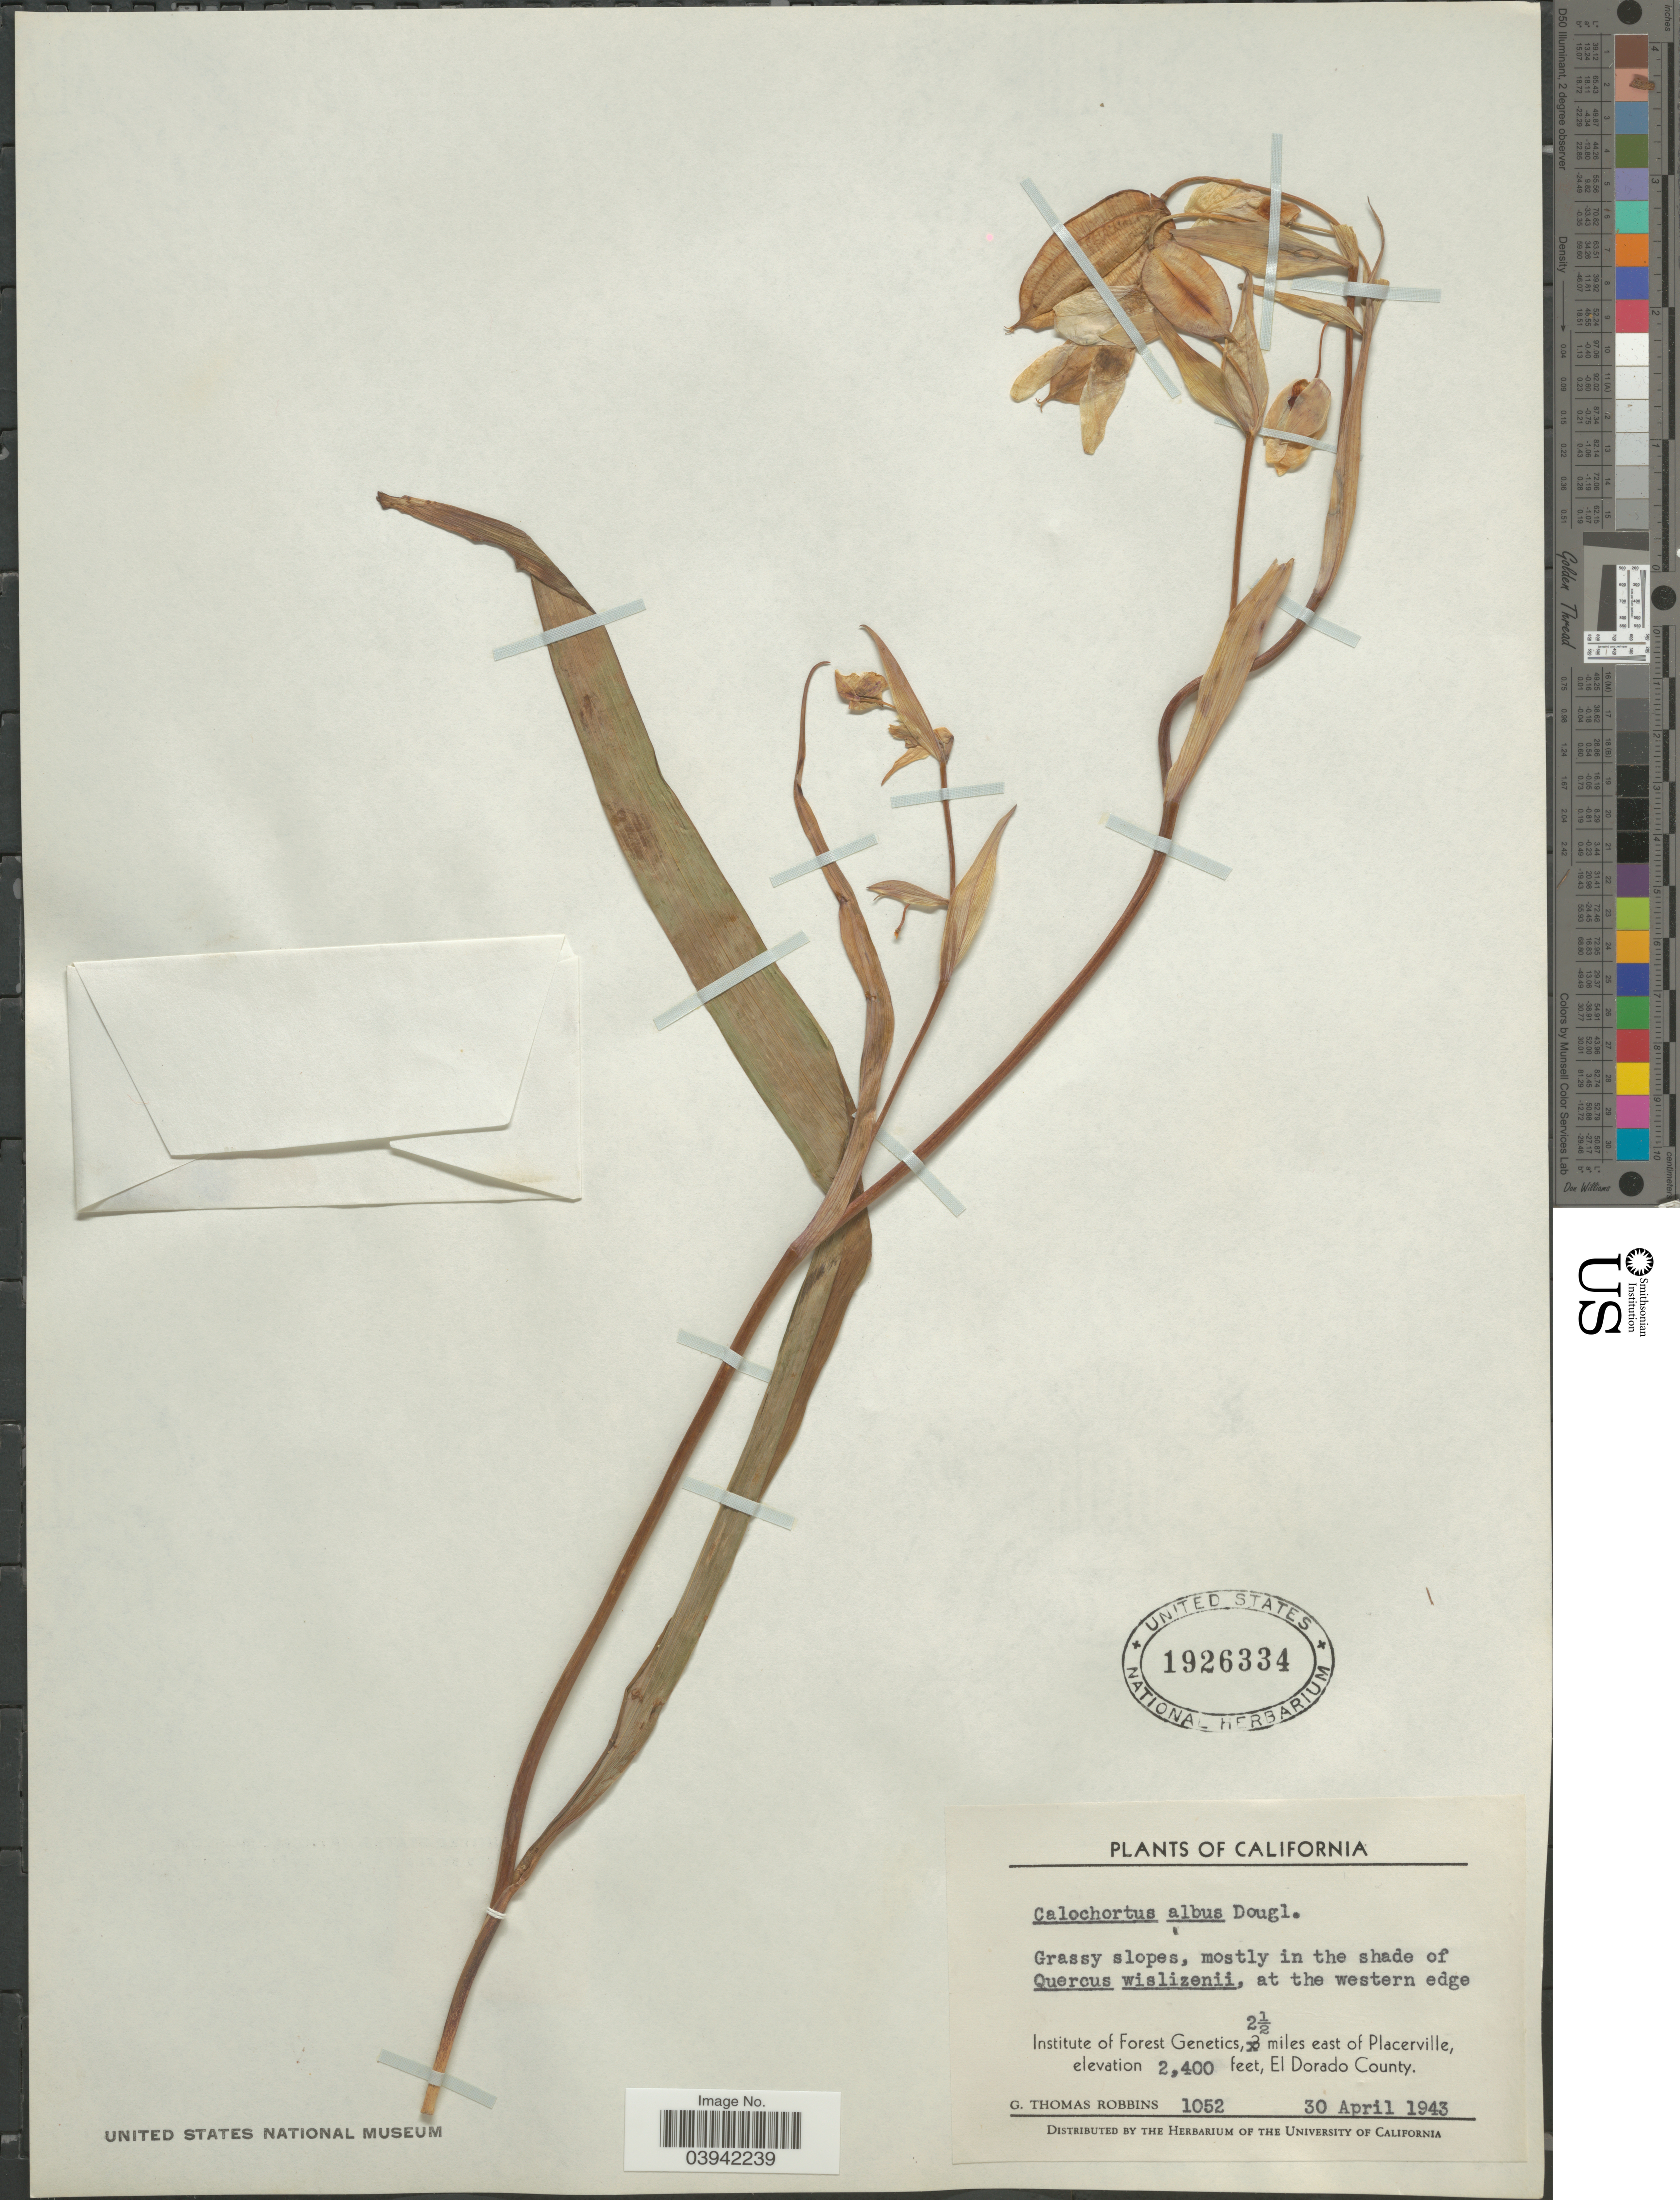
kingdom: Plantae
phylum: Tracheophyta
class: Liliopsida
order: Liliales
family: Liliaceae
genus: Calochortus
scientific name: Calochortus albus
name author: (Benth.) Douglas ex Benth.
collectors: G. T. Robbins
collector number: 1052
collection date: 1943-04-30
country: United States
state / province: California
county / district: El Dorado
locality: At the western edge. Institute of Forest Genetics, 2½ miles east of Placerville, El Dorado County.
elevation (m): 732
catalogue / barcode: US 1926334